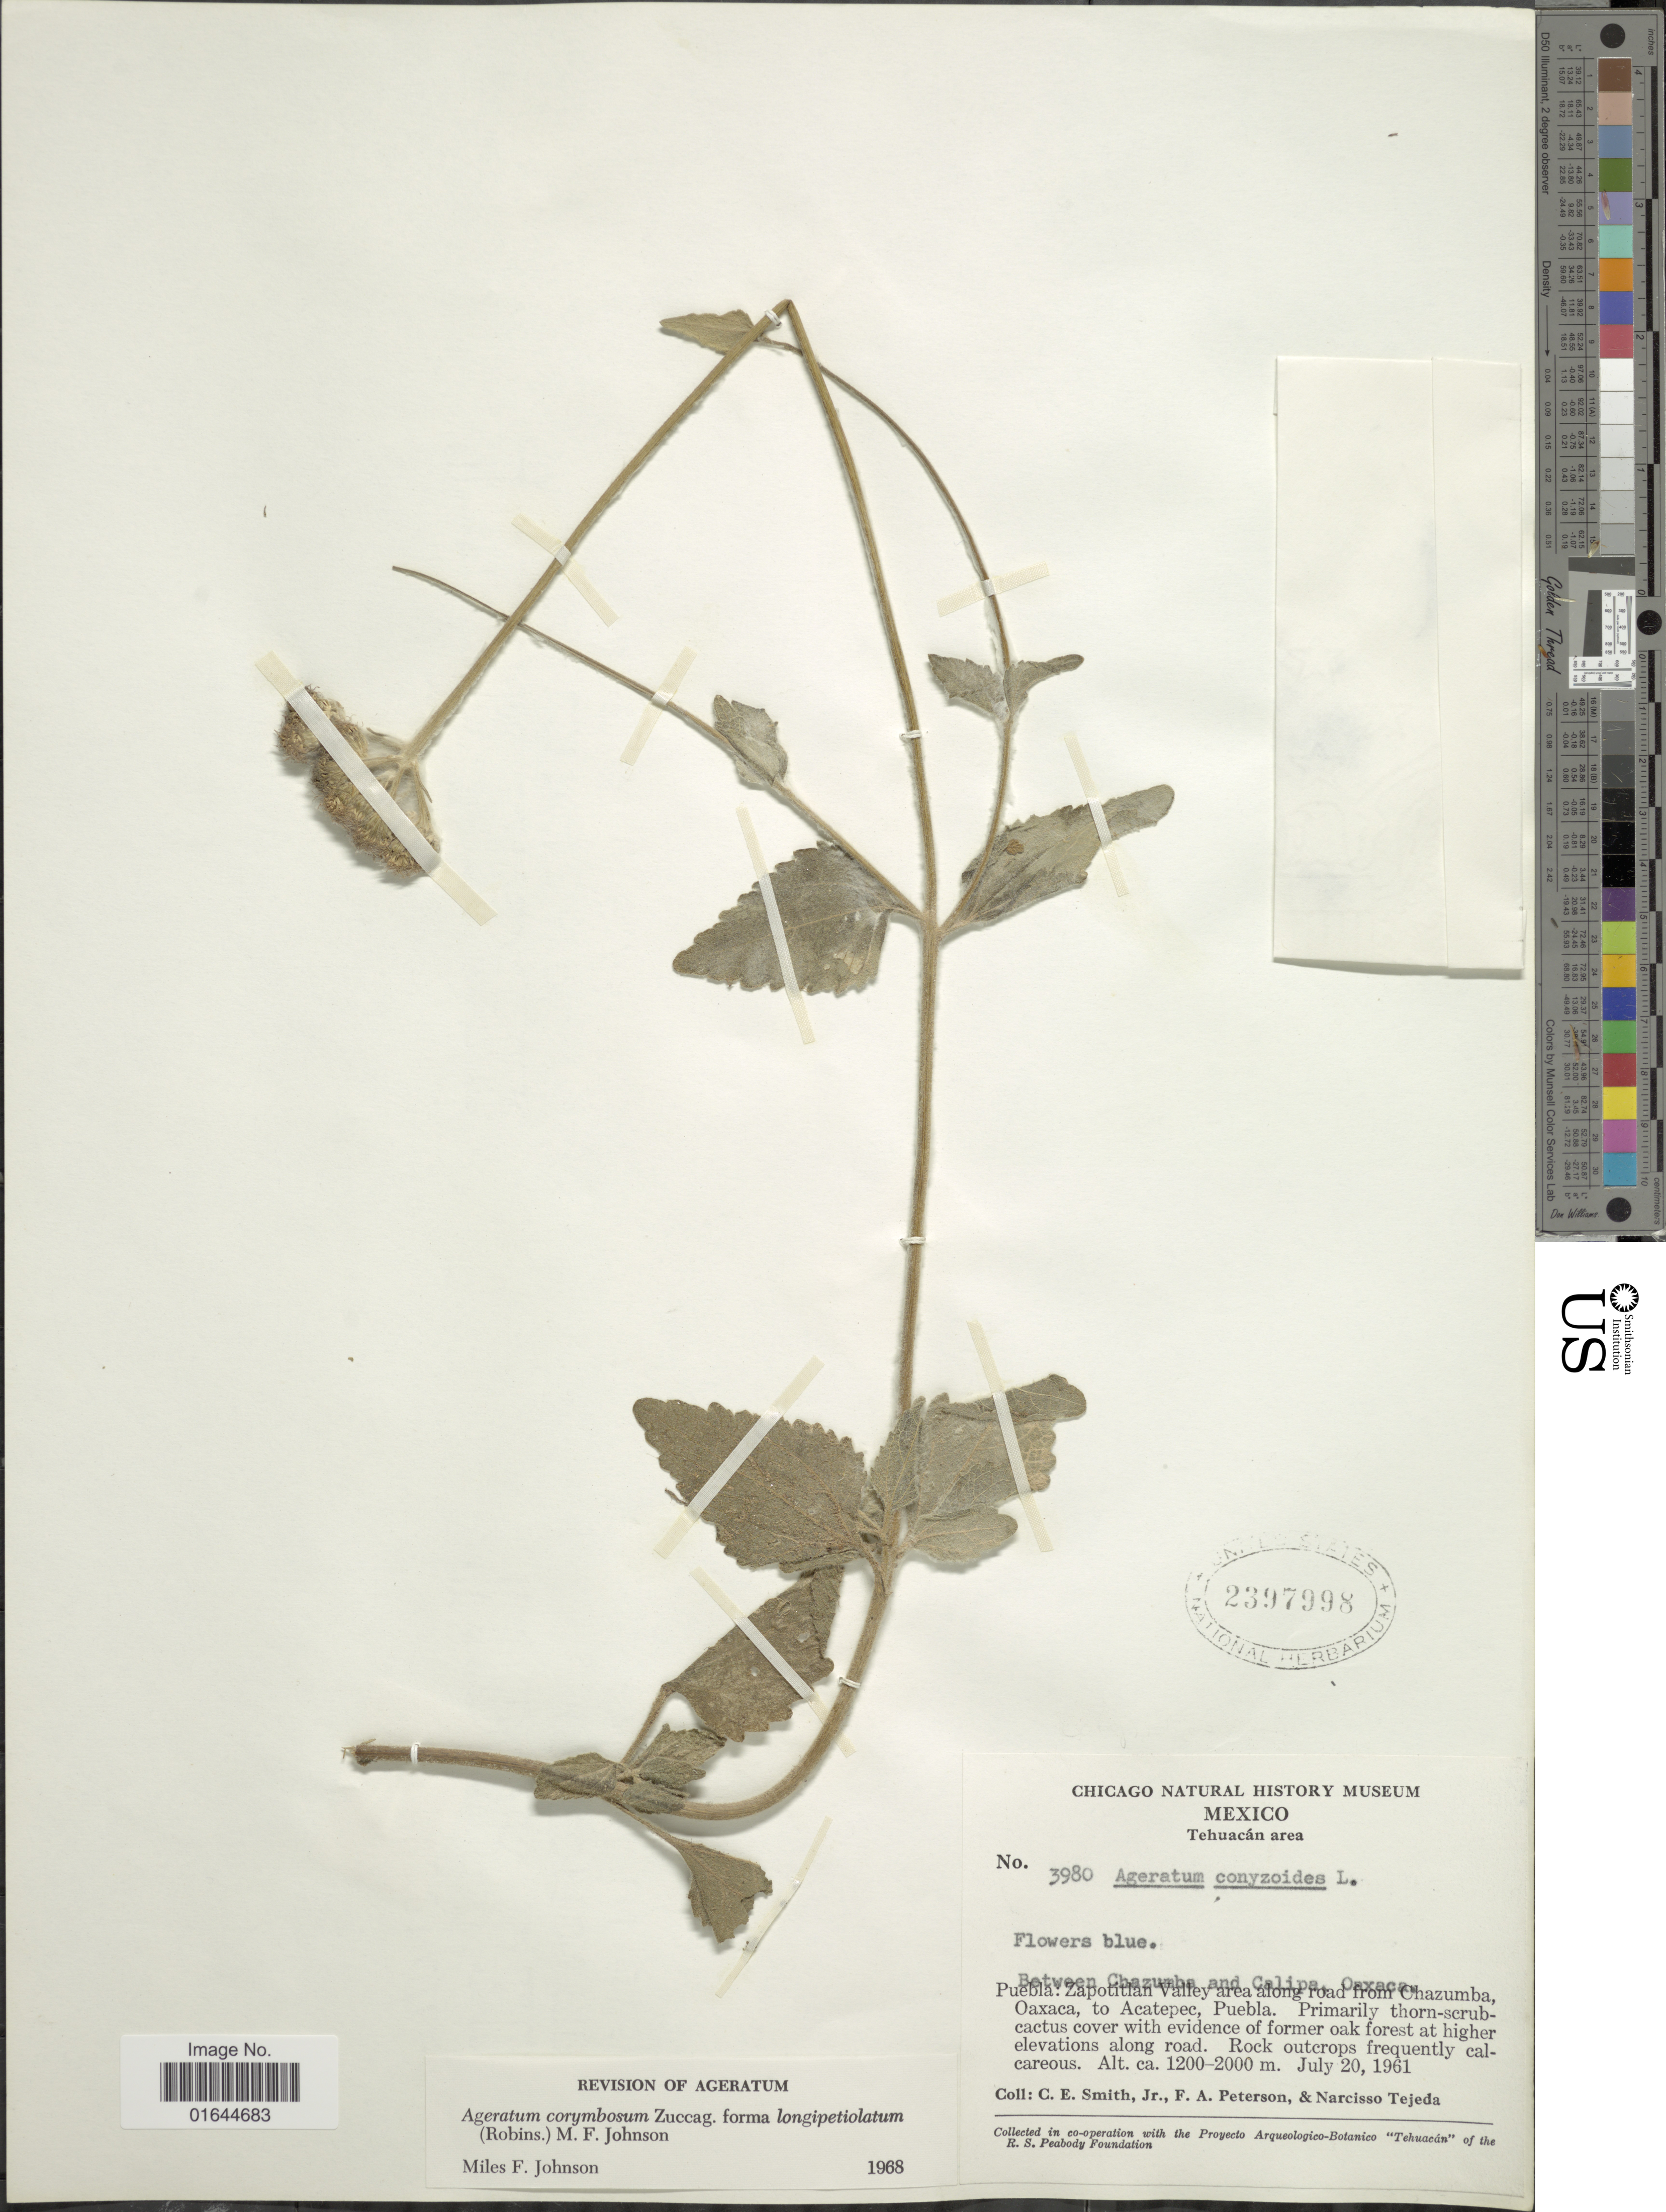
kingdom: Plantae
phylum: Tracheophyta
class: Magnoliopsida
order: Asterales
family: Asteraceae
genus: Ageratum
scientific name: Ageratum corymbosum f. longipetiolatum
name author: (B.L. Rob.) M.F. Johnson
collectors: C. E. Smith Jr., F. A. Peterson & N. Tejeda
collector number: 3980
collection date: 1961-07-20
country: Mexico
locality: Mexico, Tehuacán area, between Chazumba and Calipa, Oaxaca, to Acatepecm Puebla. Along road.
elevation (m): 1200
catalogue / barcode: US 2397998